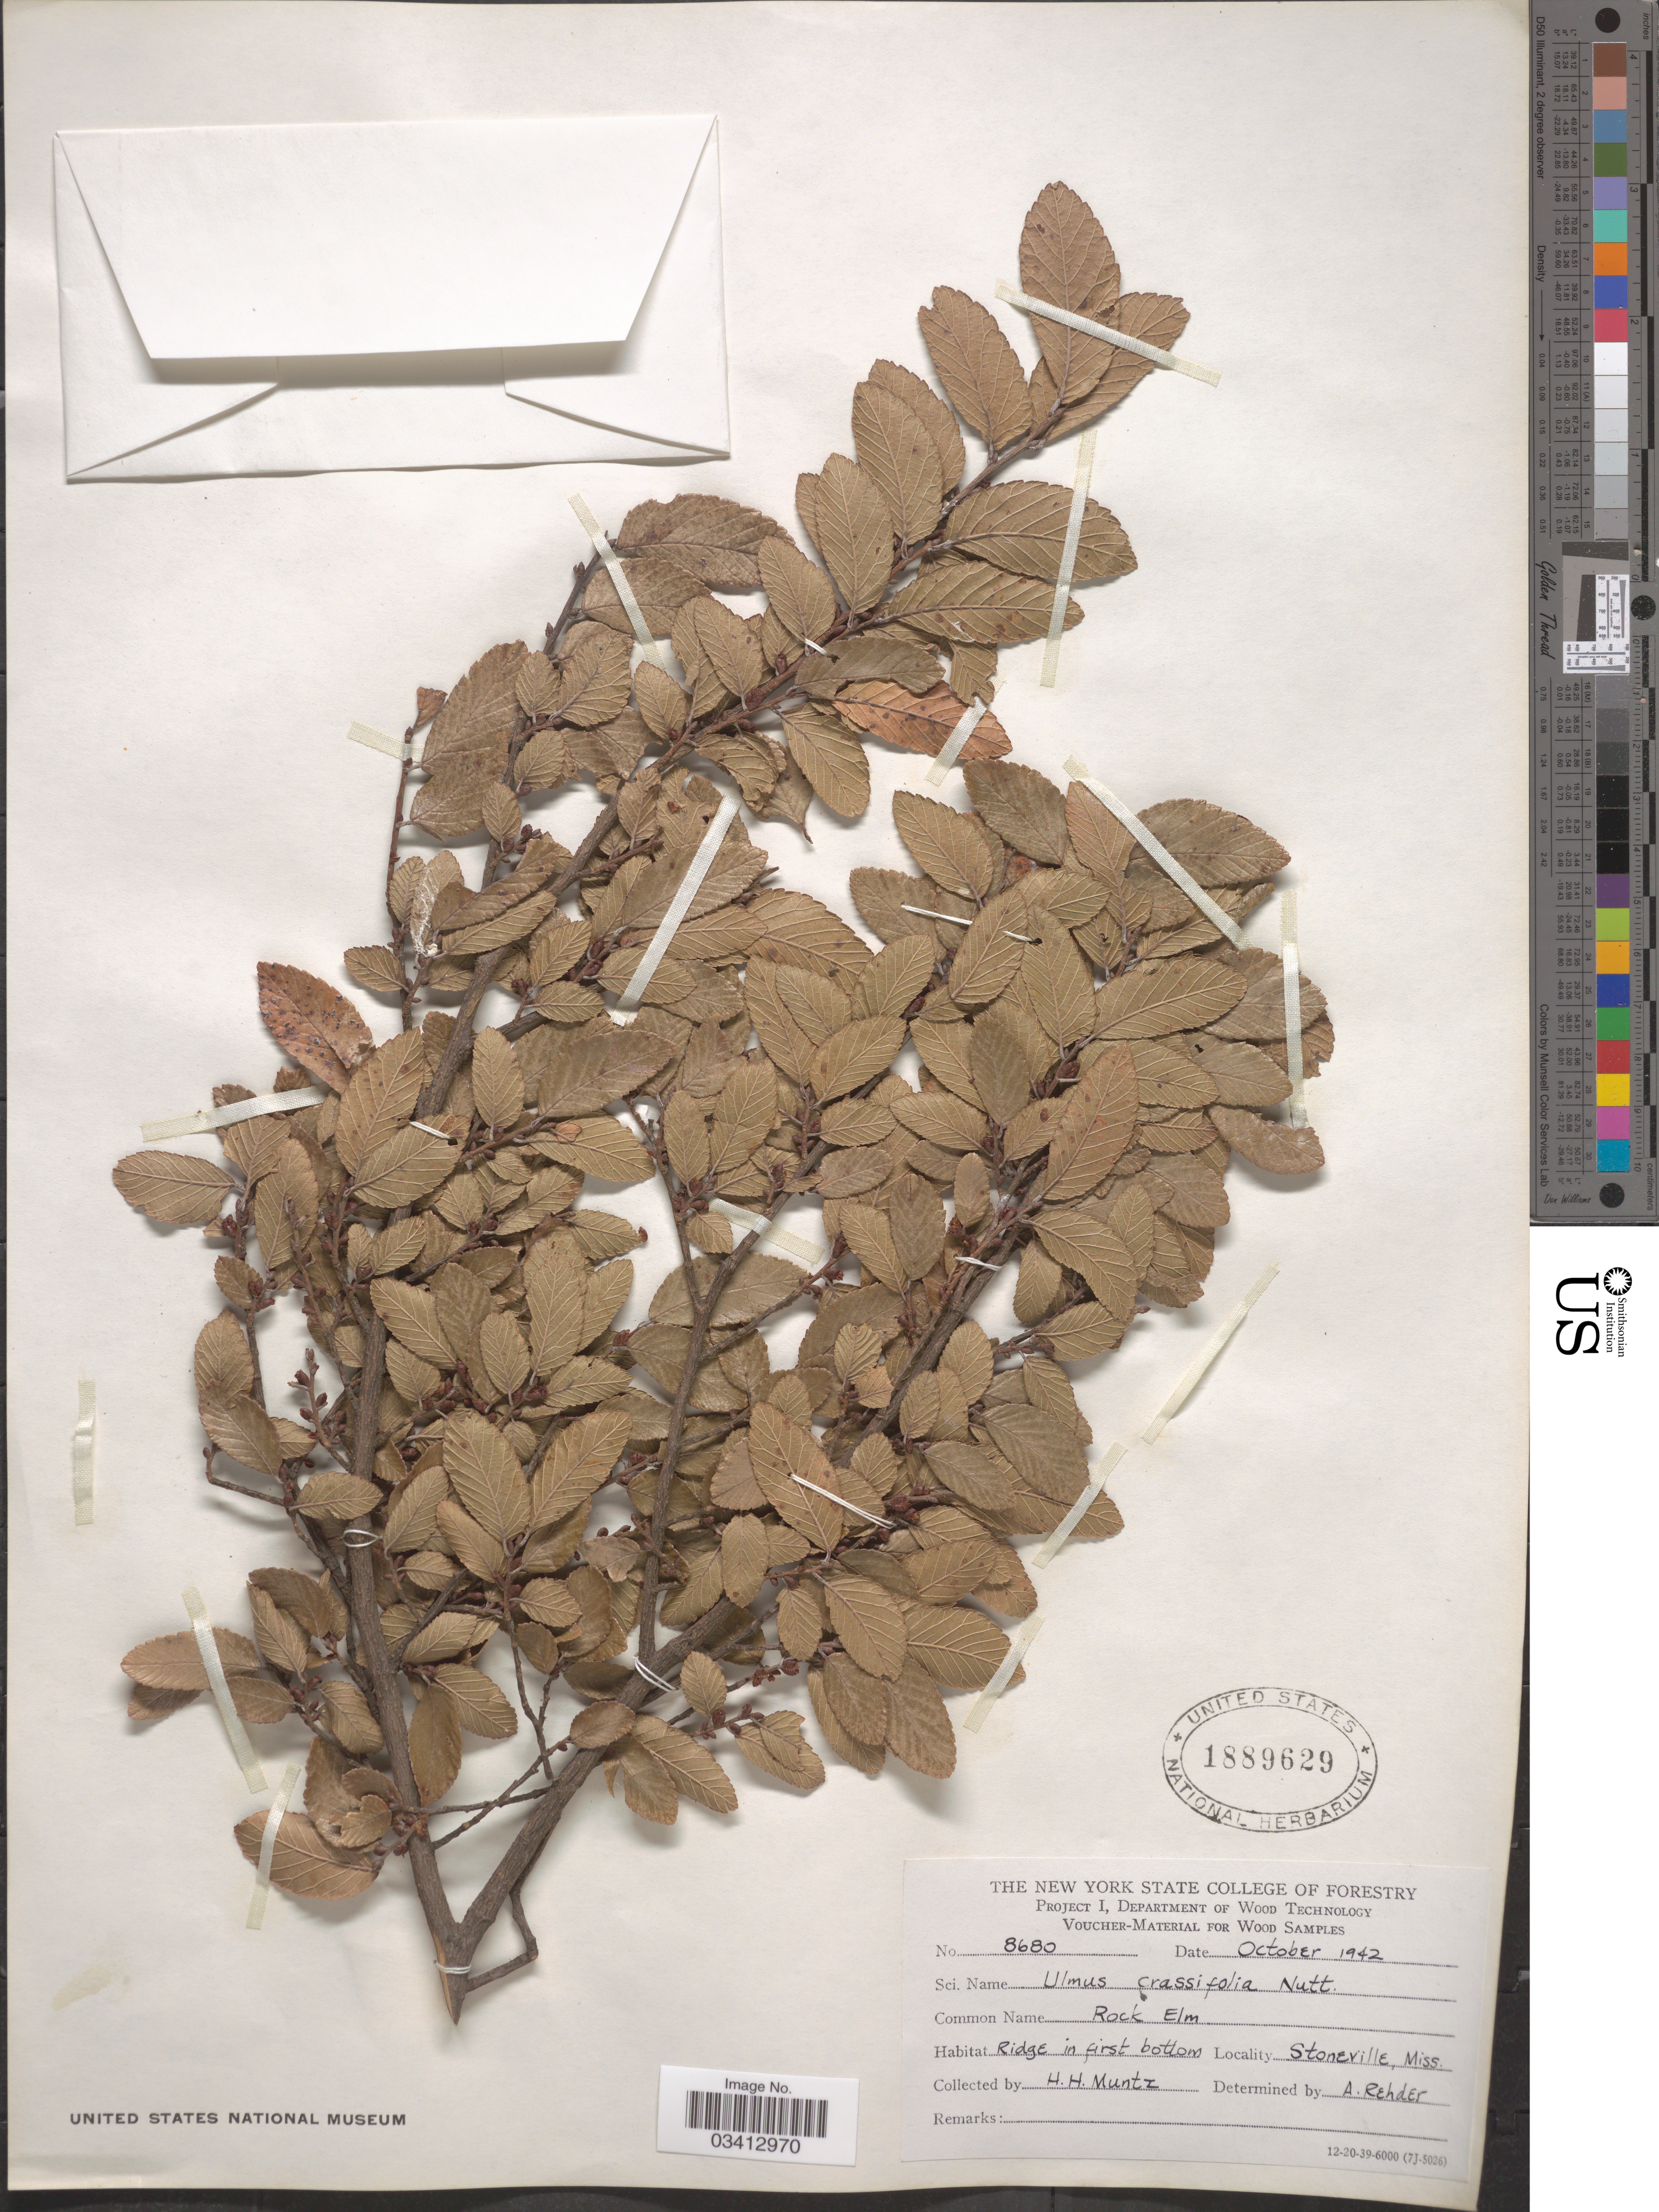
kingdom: Plantae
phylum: Tracheophyta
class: Magnoliopsida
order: Rosales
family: Ulmaceae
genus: Ulmus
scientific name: Ulmus crassifolia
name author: Nutt.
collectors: H. Muntz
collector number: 8680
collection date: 1942-10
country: United States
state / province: Mississippi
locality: Ridge in first bottom, Stoneville.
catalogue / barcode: US 1889629